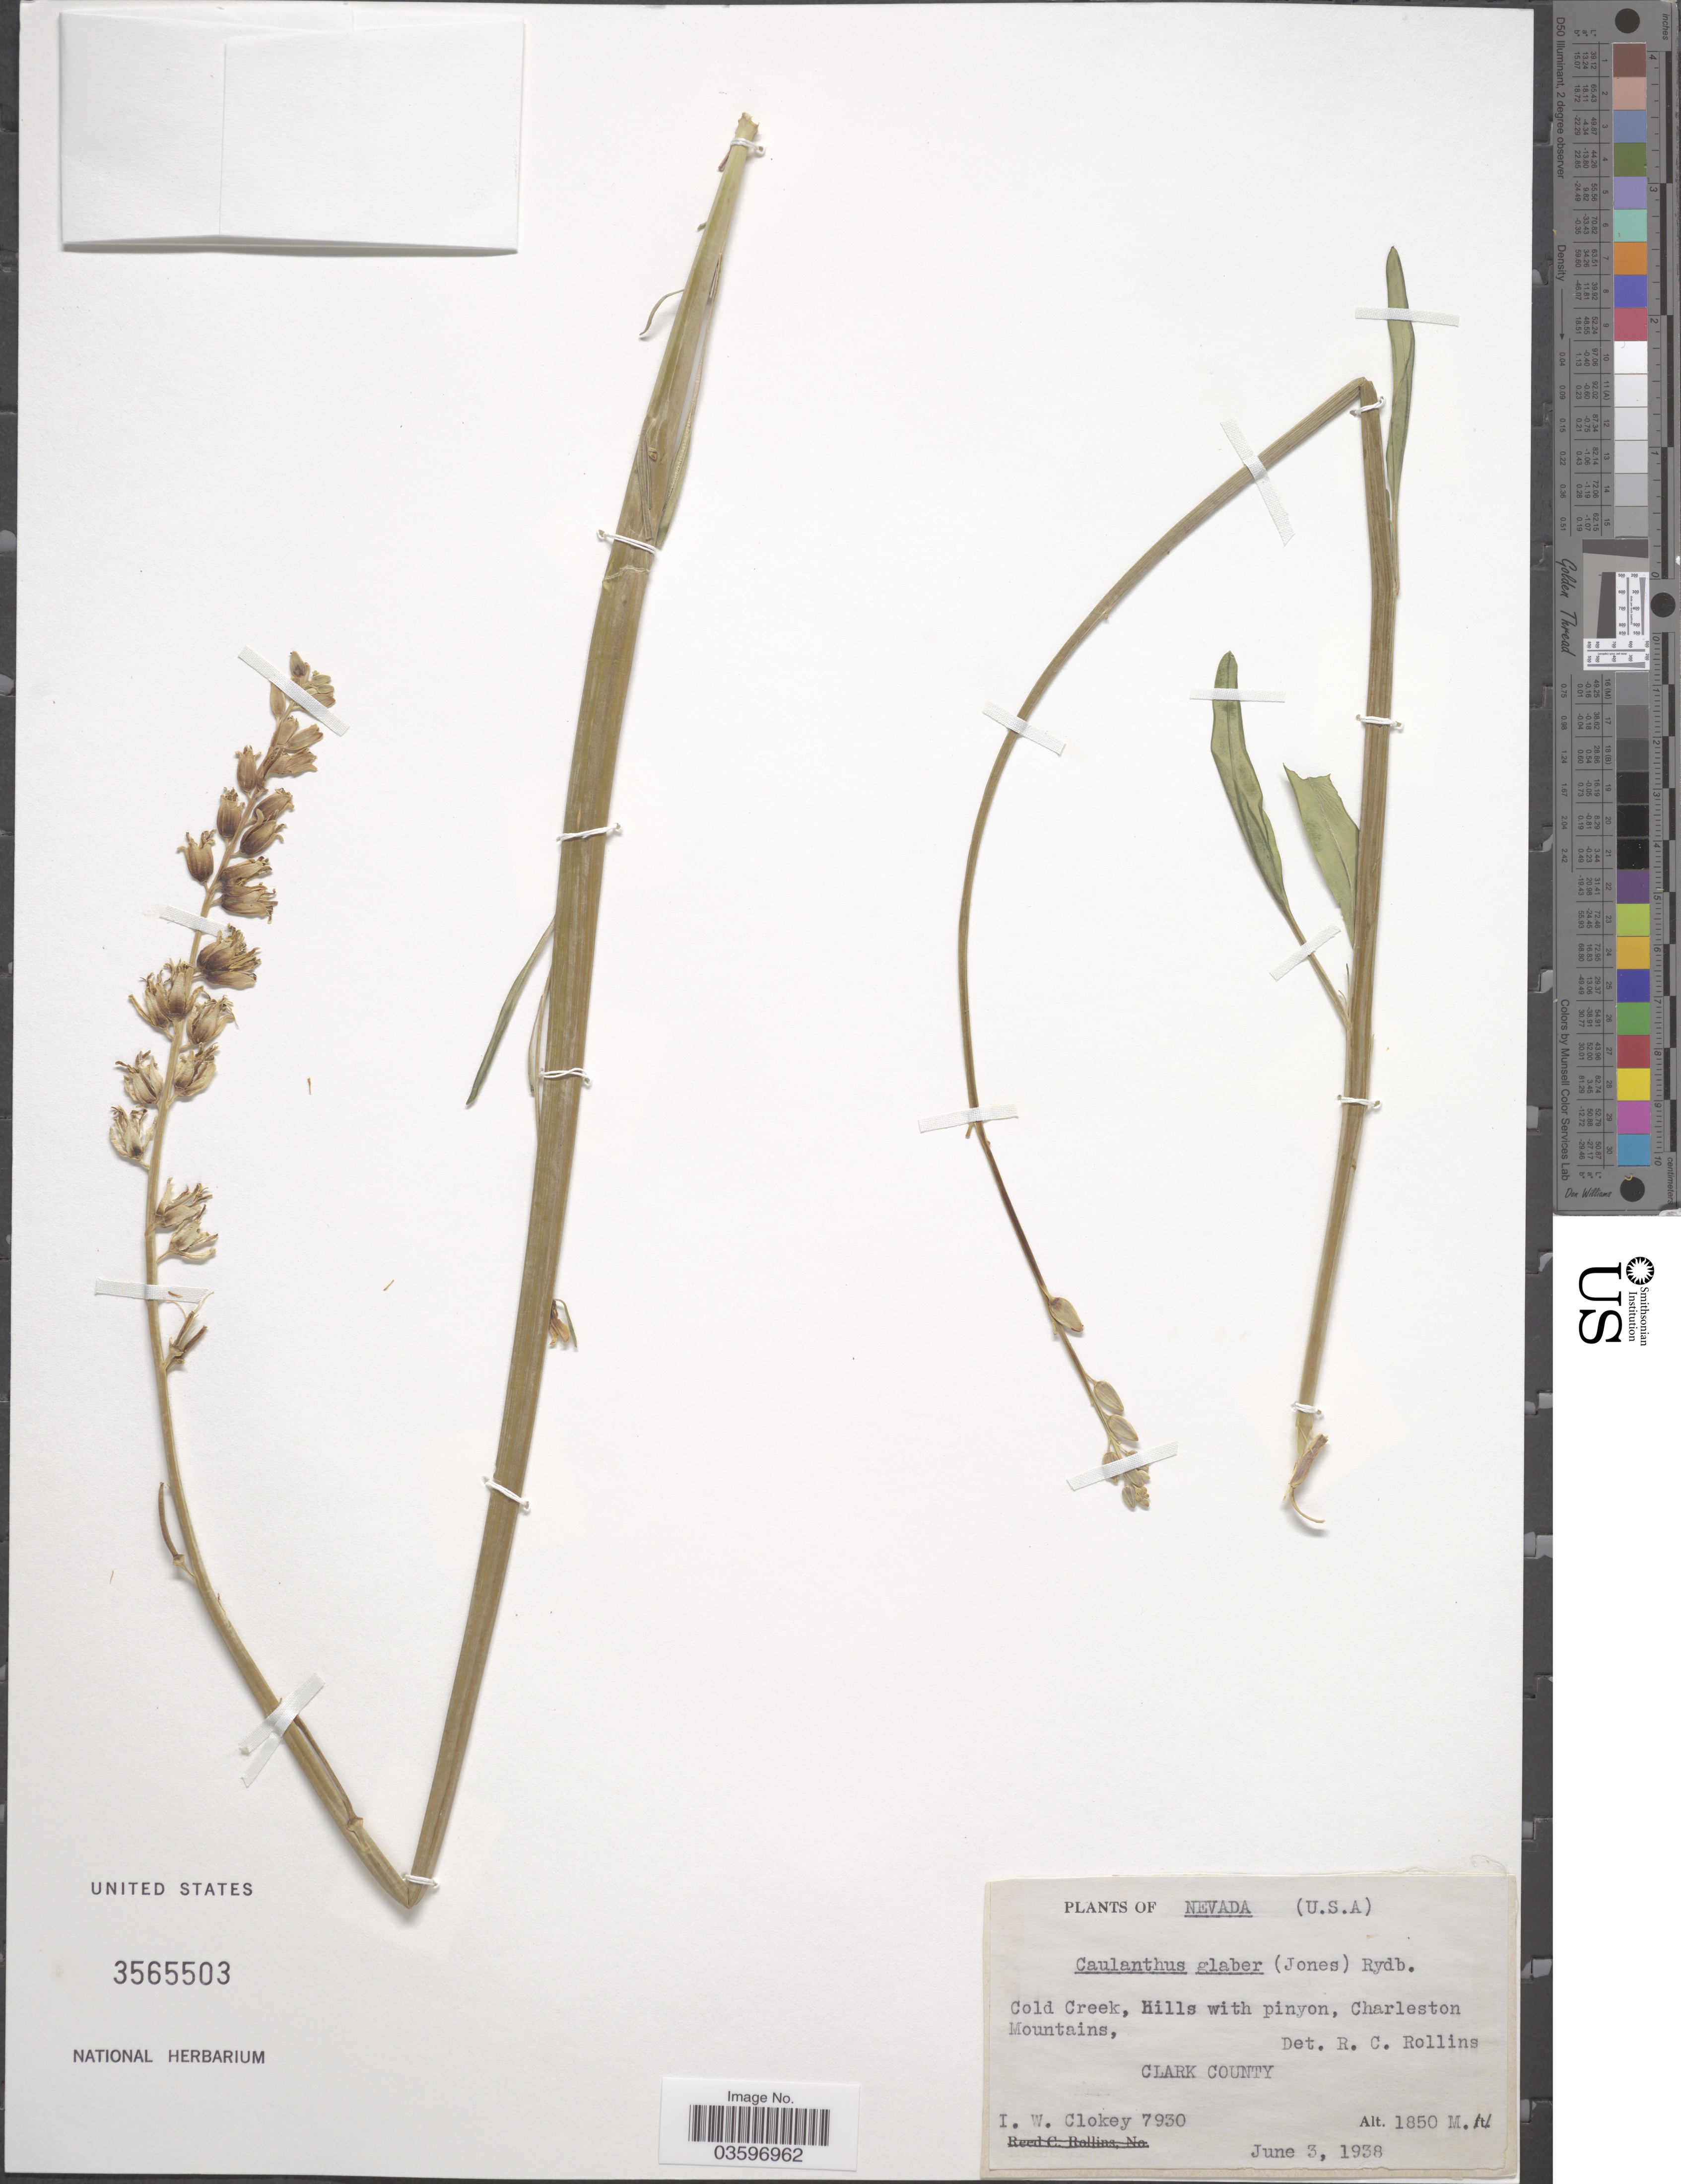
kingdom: Plantae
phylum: Tracheophyta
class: Magnoliopsida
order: Brassicales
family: Brassicaceae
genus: Caulanthus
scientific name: Caulanthus glaber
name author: (M.E. Jones) Rydb.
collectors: I. W. Clokey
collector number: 7930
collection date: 1938-06-03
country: United States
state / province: Nevada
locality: Cold Creek, Charleston Mountains, Clark County.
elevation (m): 1850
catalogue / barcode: US 3565503